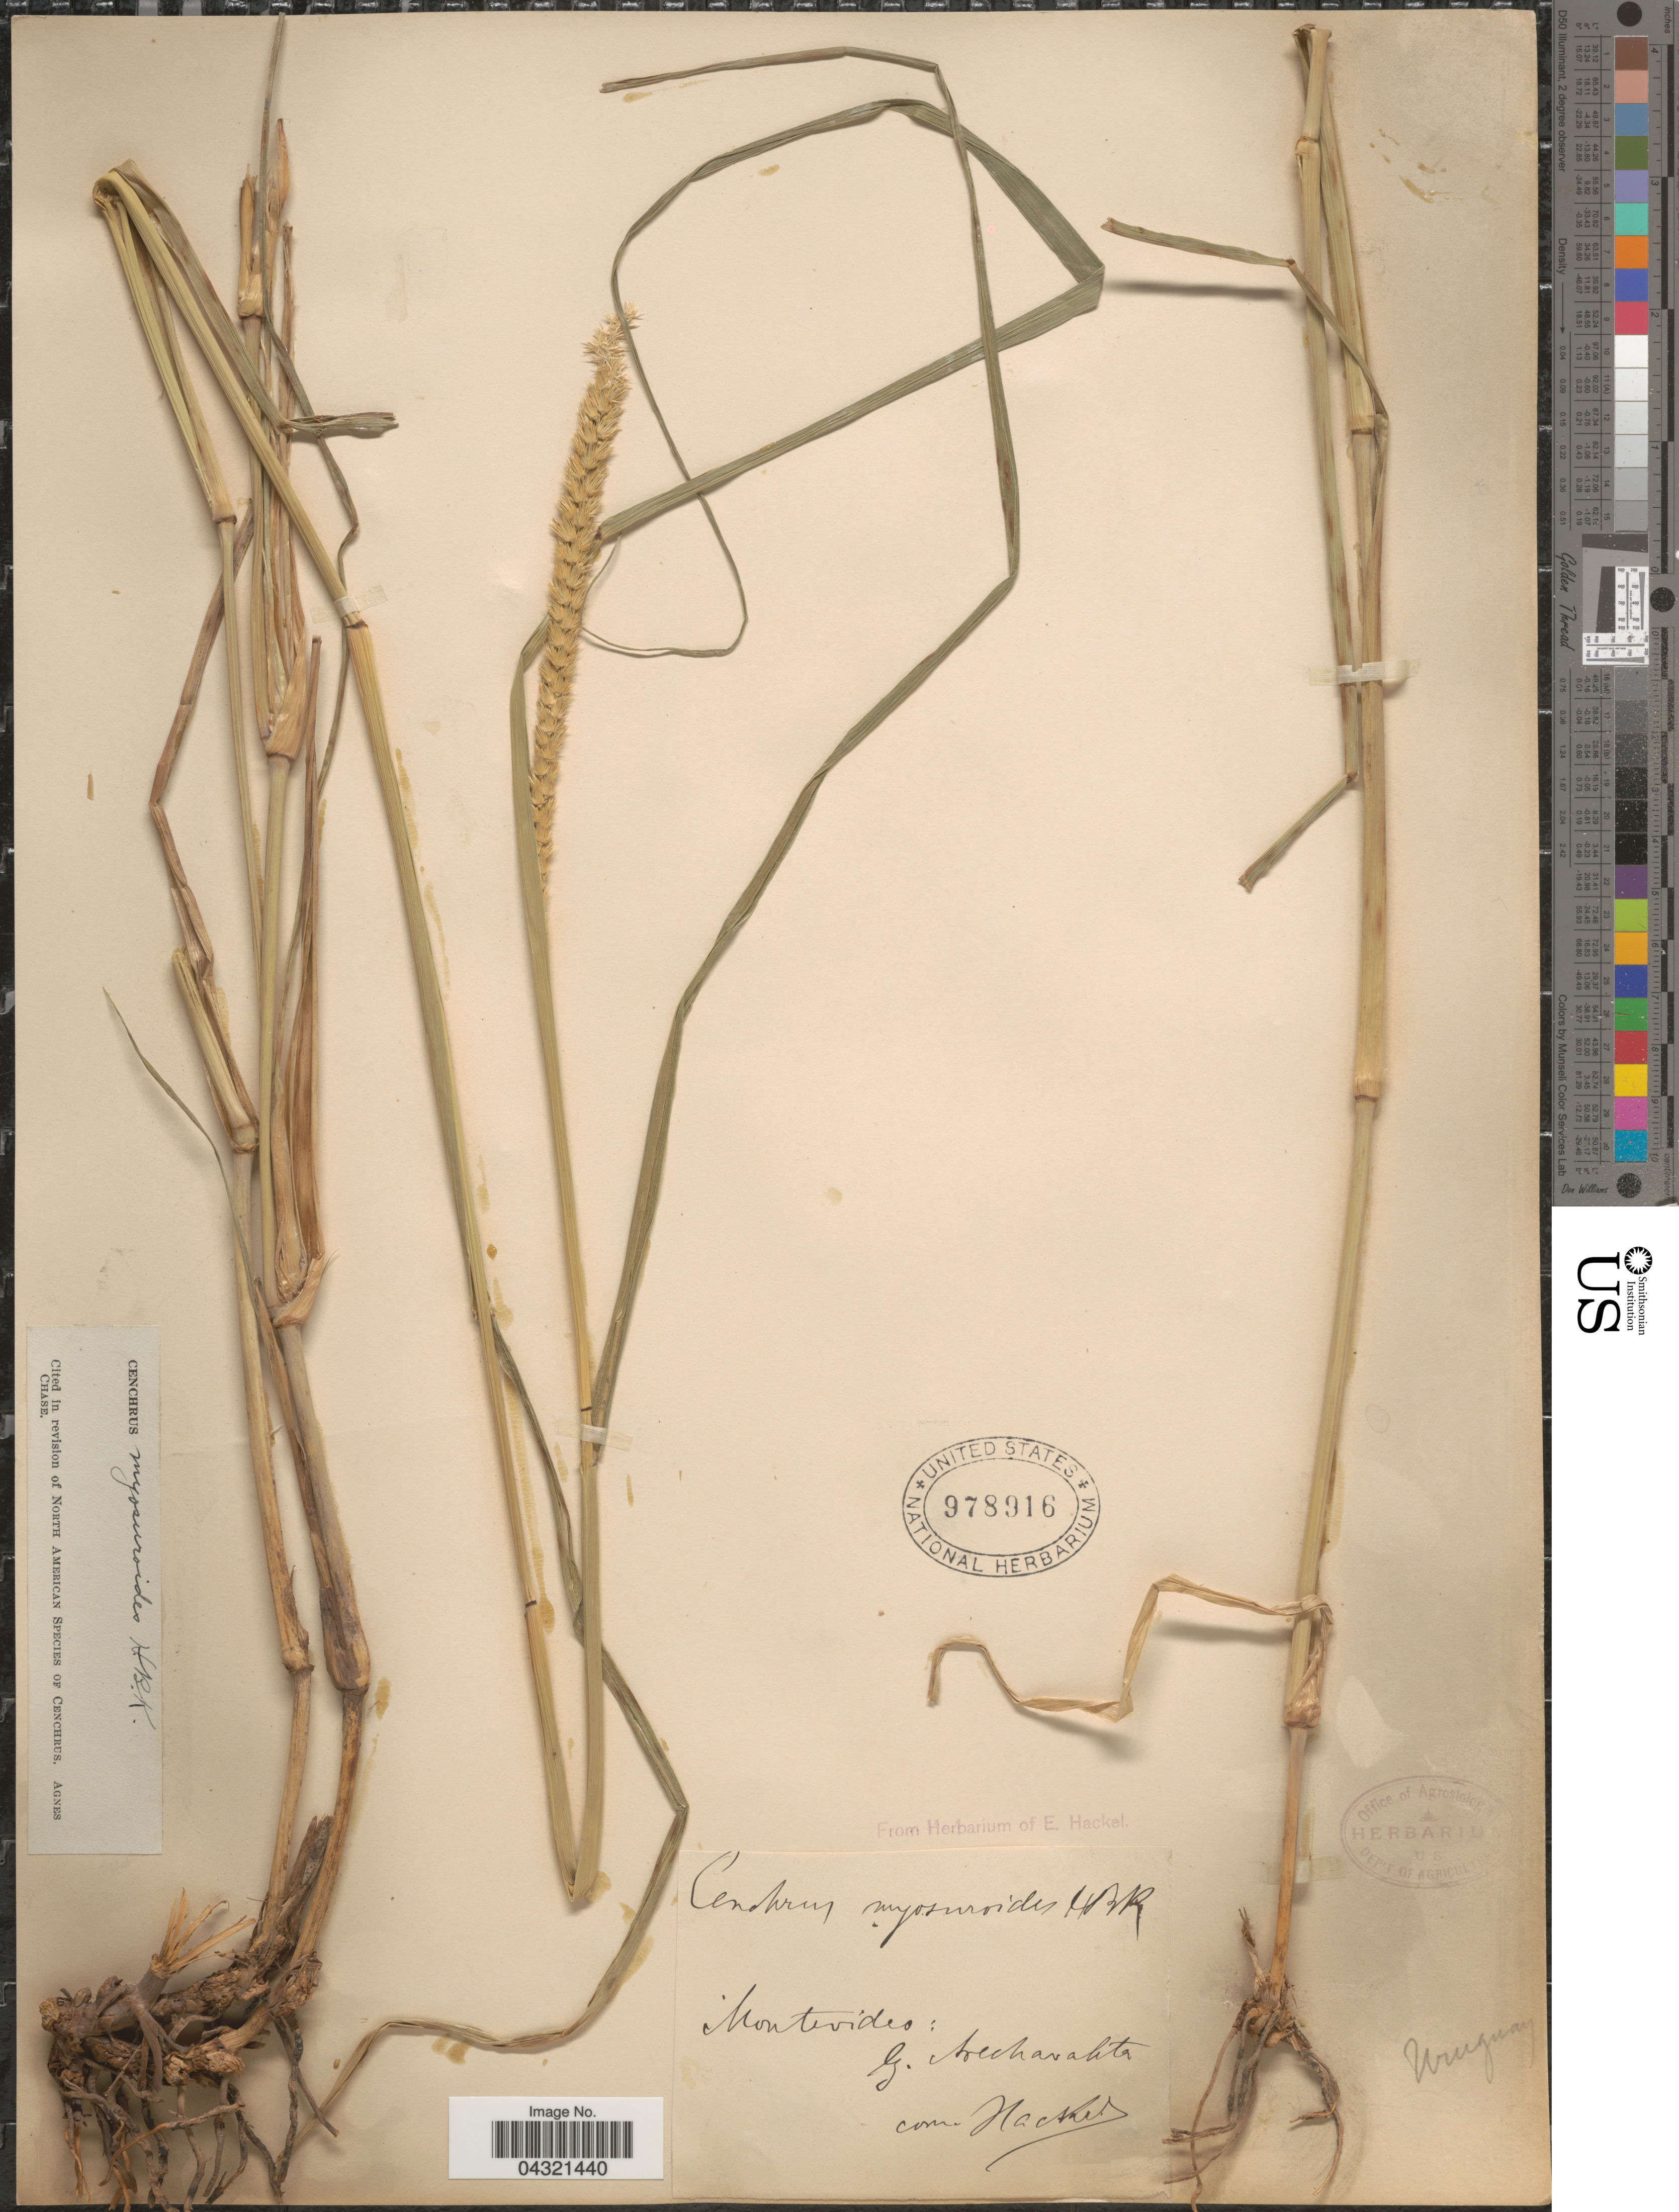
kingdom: Plantae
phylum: Tracheophyta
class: Liliopsida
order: Poales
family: Poaceae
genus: Cenchrus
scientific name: Cenchrus myosuroides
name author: Kunth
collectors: Arechavaleta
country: Uruguay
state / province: Montevideo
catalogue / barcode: US 978916